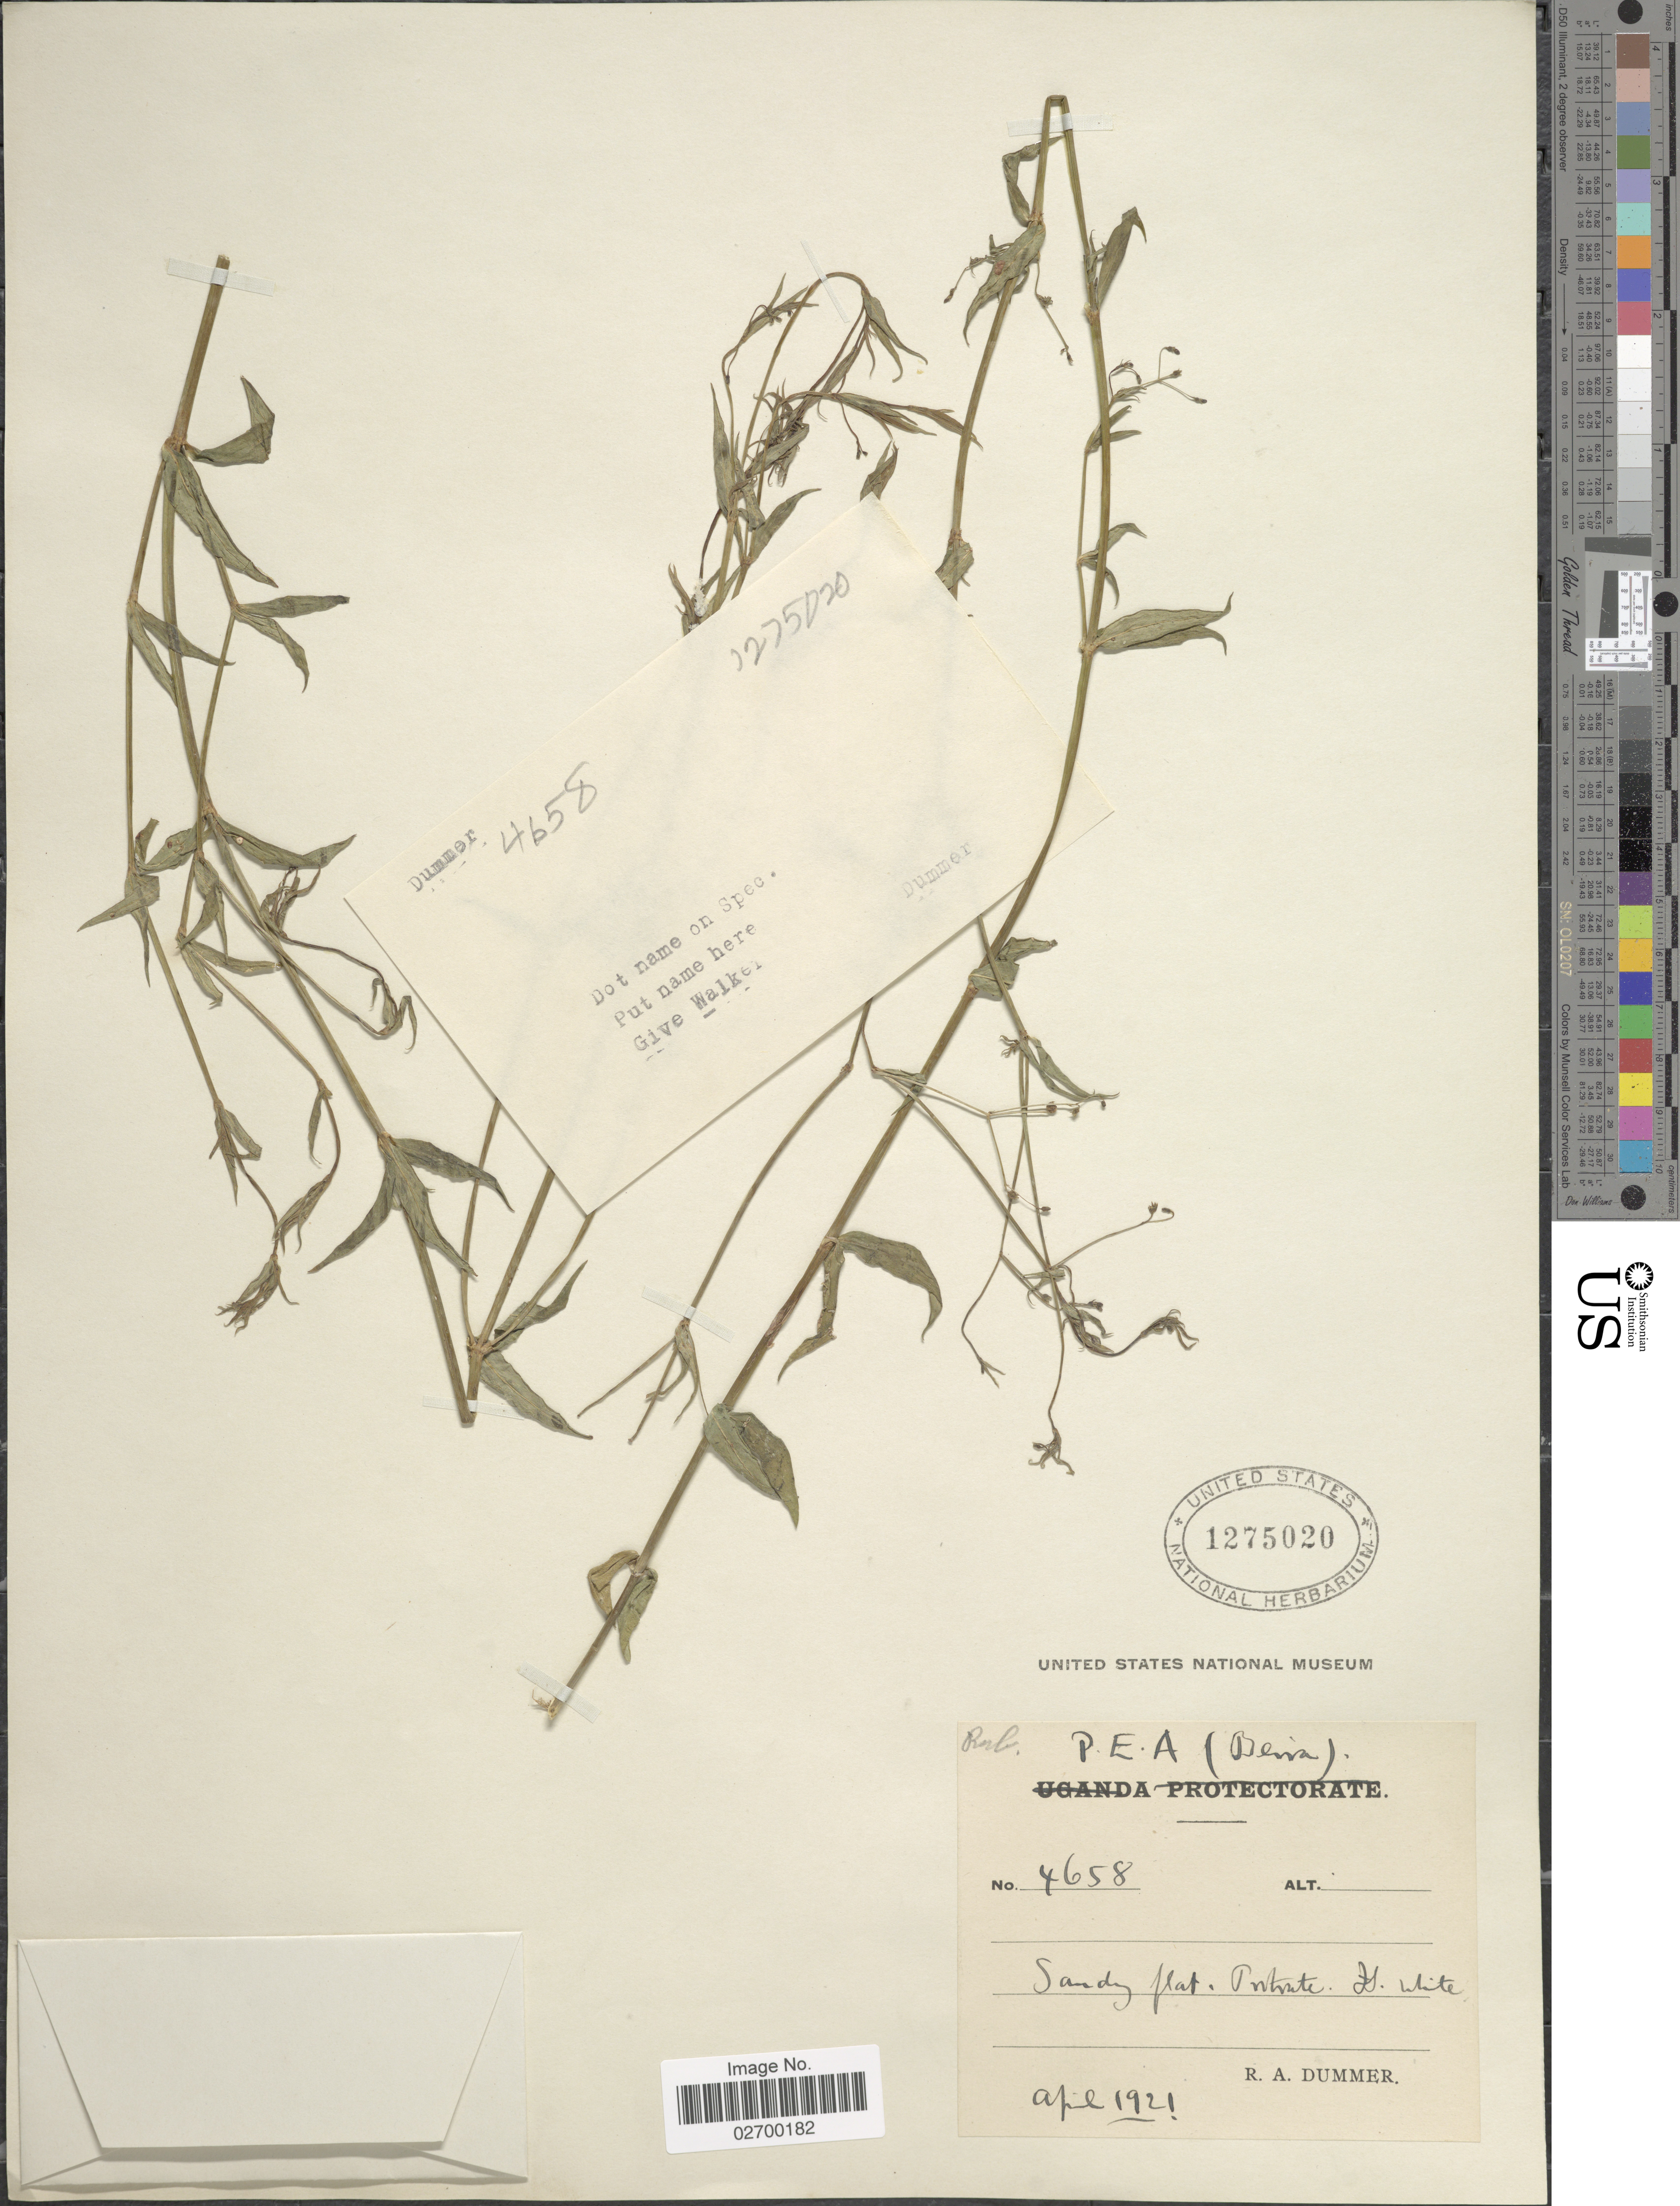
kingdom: Plantae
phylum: Tracheophyta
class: Magnoliopsida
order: Gentianales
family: Rubiaceae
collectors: R. Dümmer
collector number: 4658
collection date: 1921-04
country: Kenya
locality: P.E.A. (Beima) [interpreted]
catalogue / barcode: US 1275020